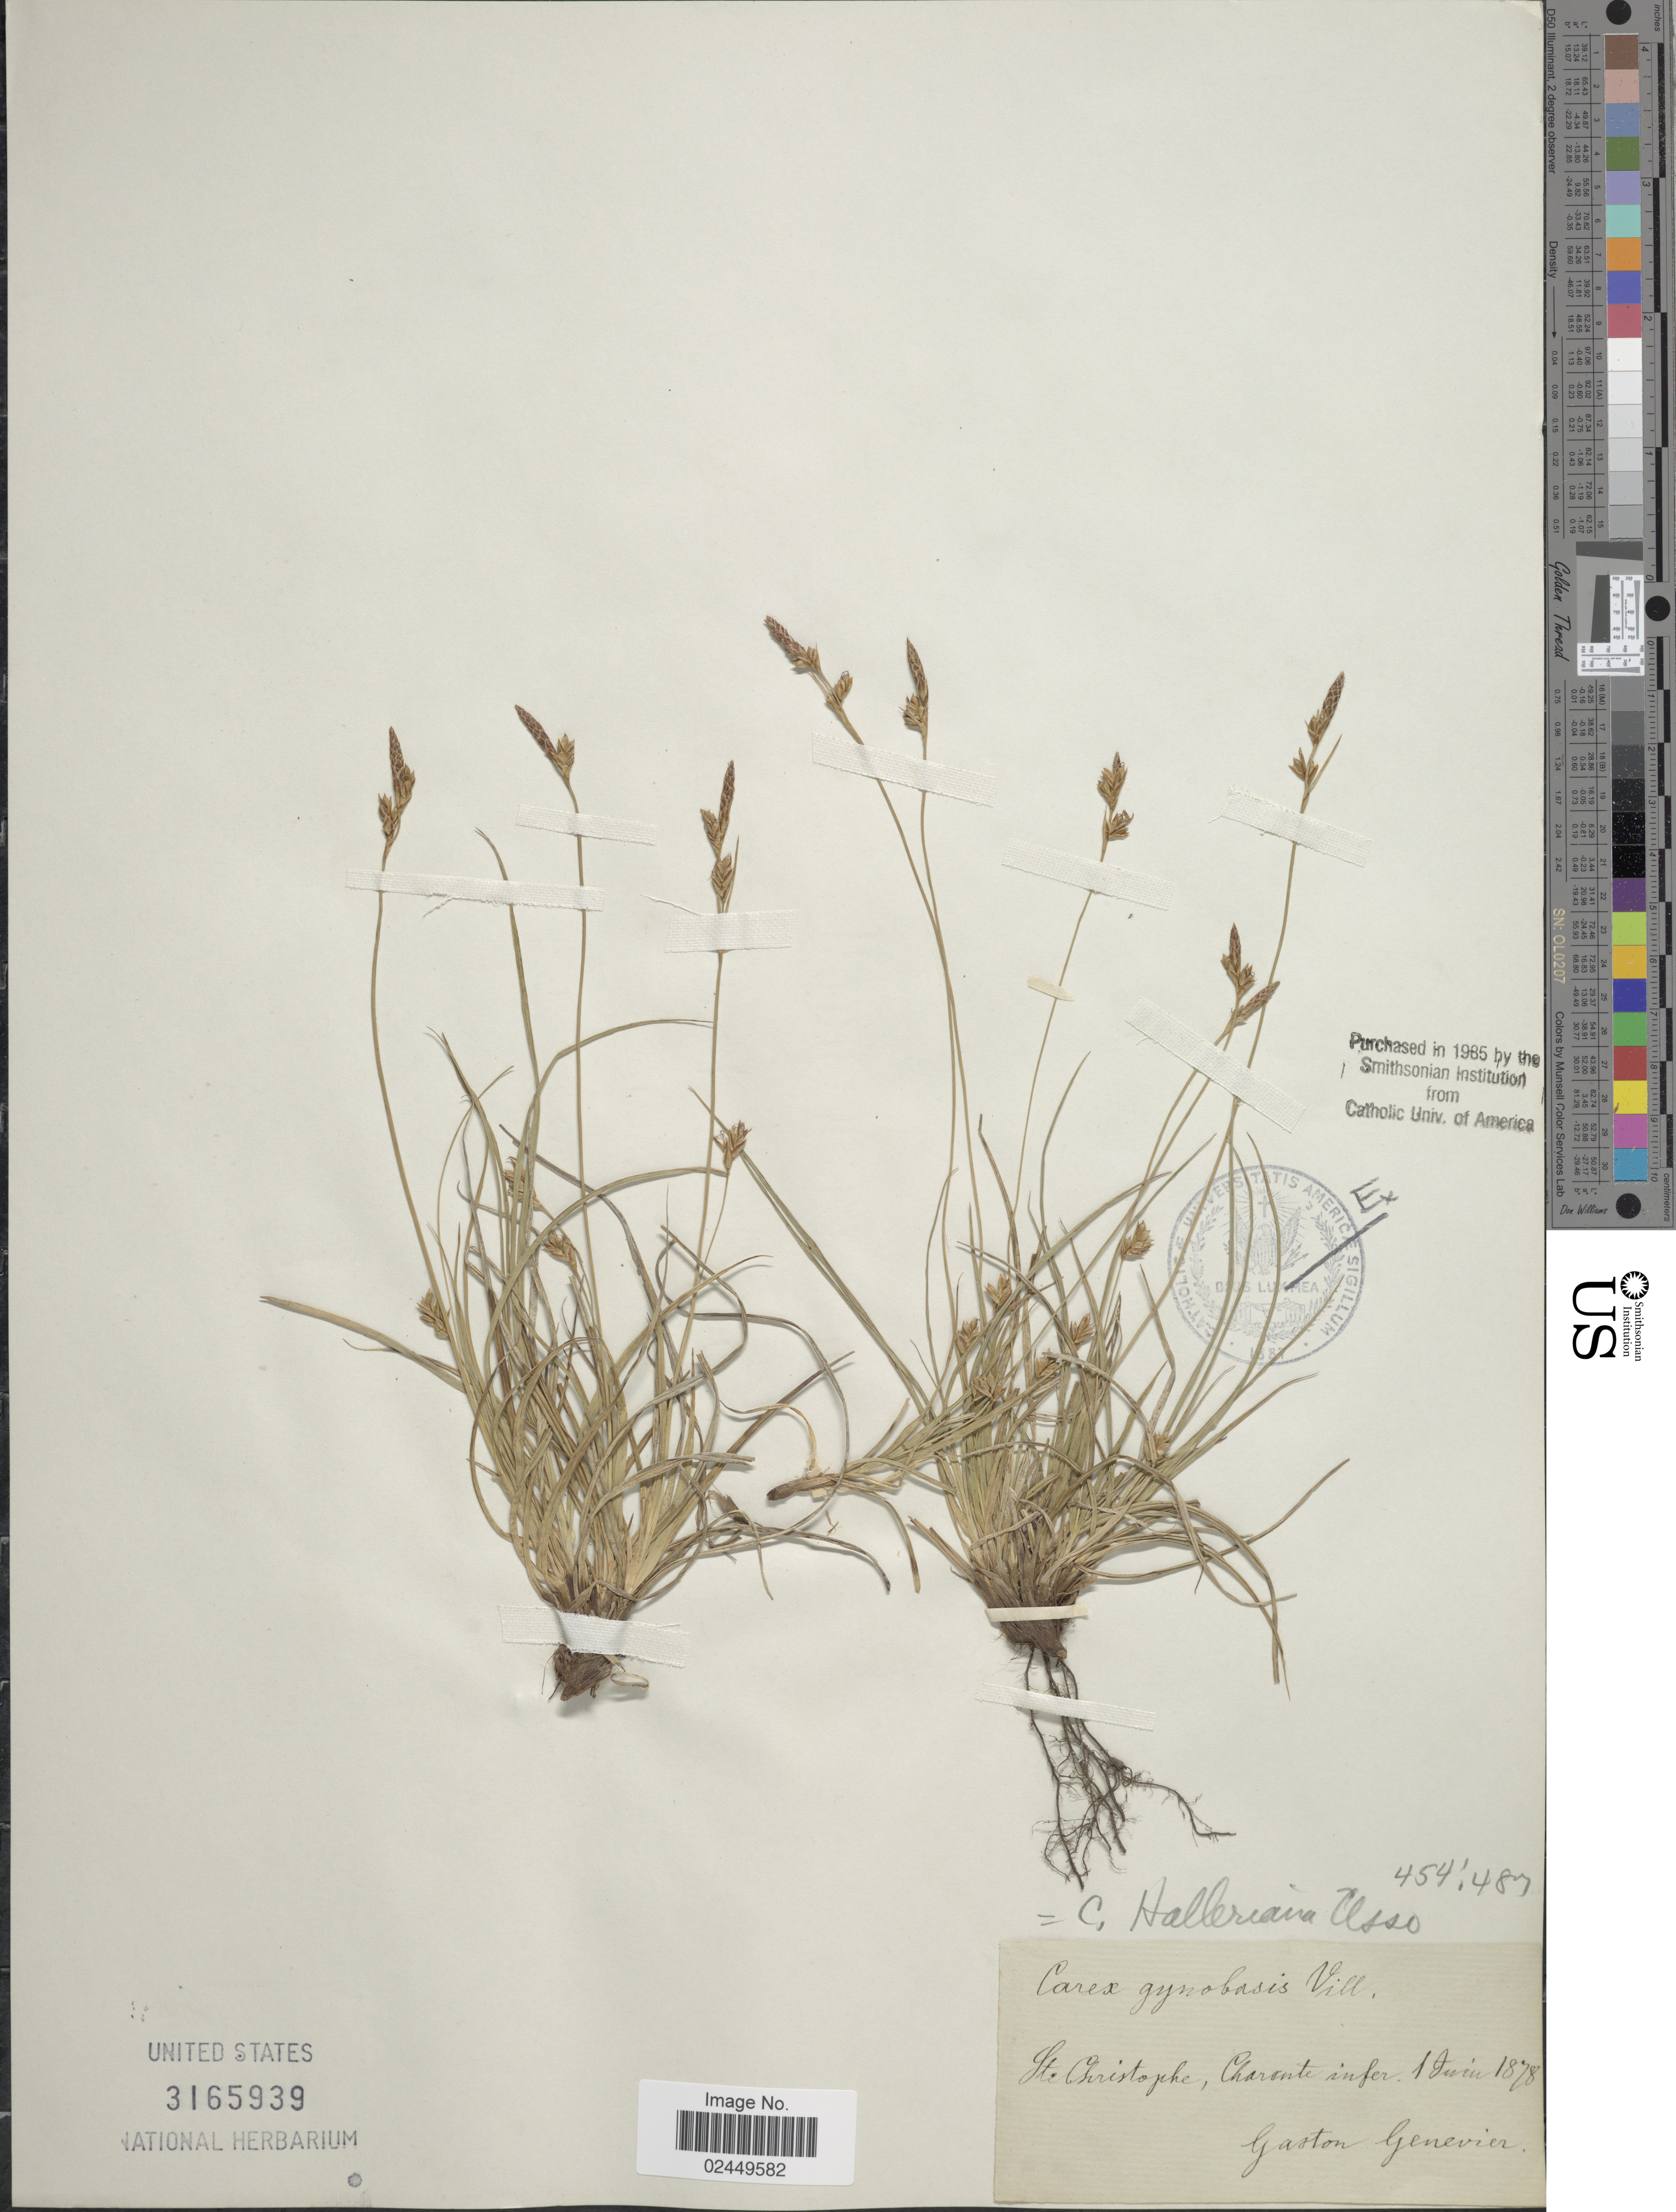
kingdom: Plantae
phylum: Tracheophyta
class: Liliopsida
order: Poales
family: Cyperaceae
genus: Carex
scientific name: Carex halleriana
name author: Asso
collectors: G. Genevier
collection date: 1878-06-01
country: France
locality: Ste. Christophe, Charonte infer.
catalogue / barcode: US 3165939